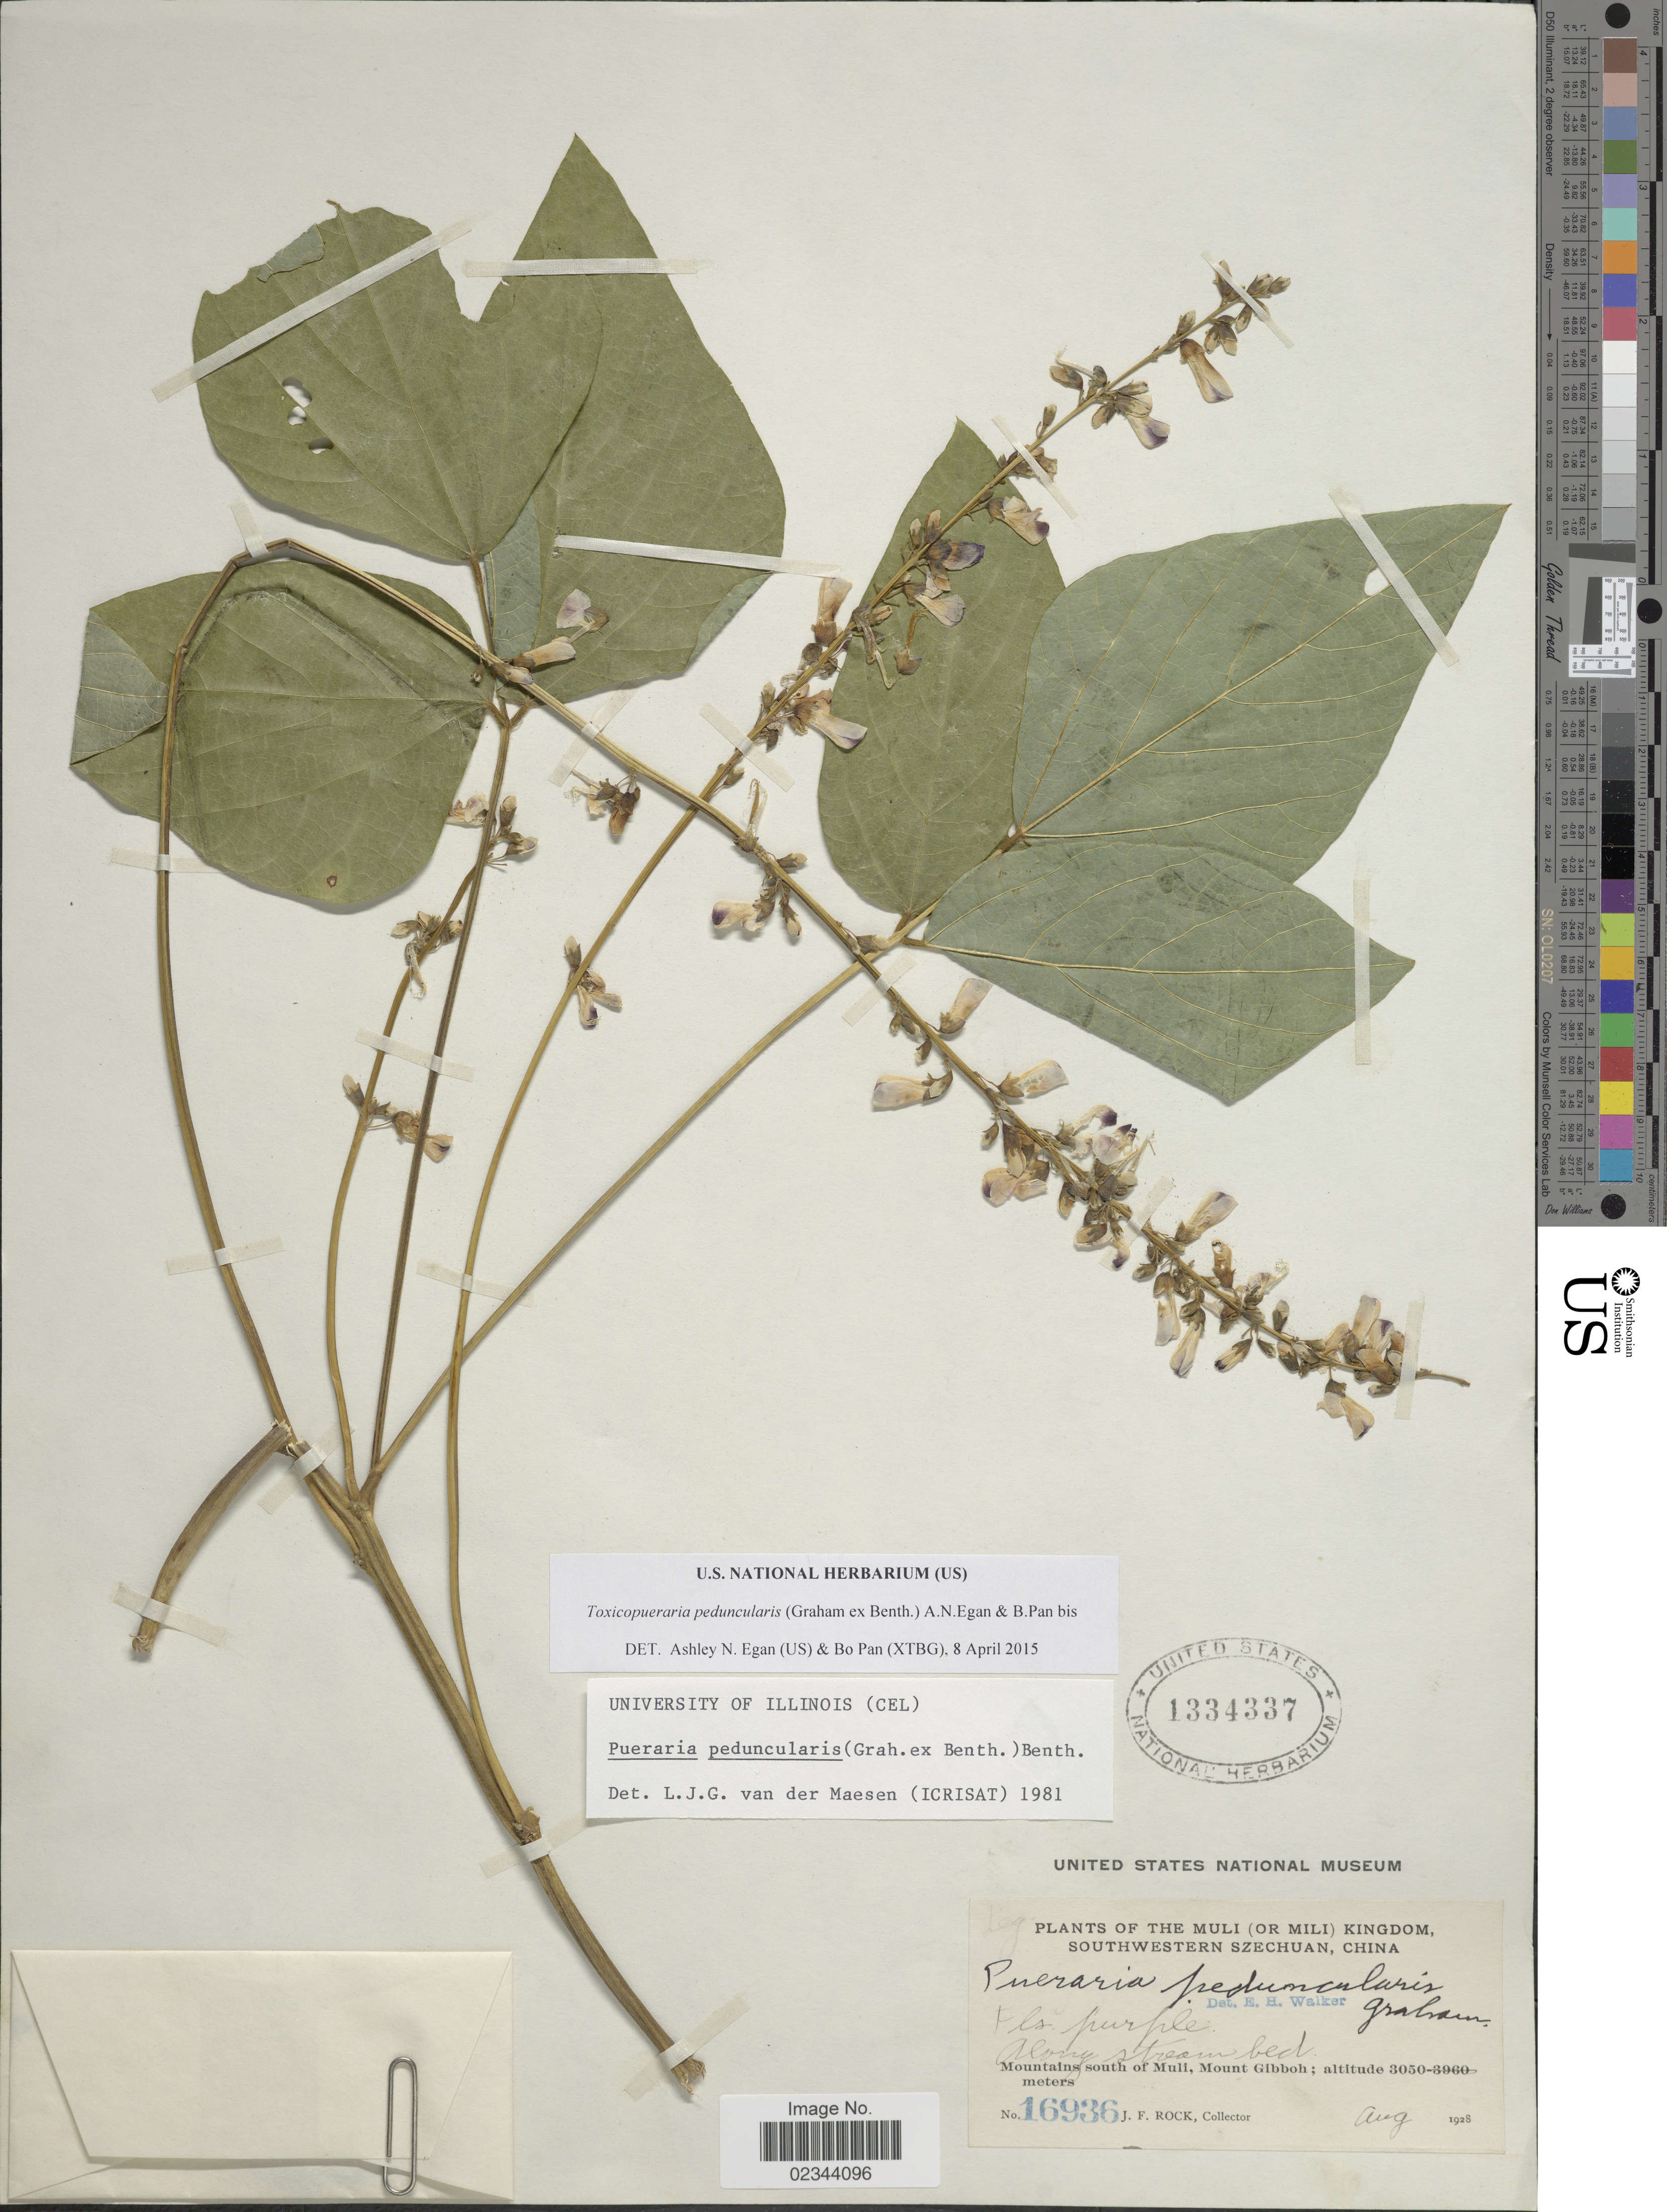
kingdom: Plantae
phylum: Tracheophyta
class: Magnoliopsida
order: Fabales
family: Fabaceae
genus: Toxicopueraria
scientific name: Toxicopueraria peduncularis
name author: (Benth.) A.N. Egan & B. Pan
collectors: J. Rock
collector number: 16936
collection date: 1928-08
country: China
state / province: Sichuan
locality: The Muli (Or Mili) Kingdom, Southwestern Szechhuan. Mountains south of Muli, Mount Gibboh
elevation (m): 3050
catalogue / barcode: US 1334337